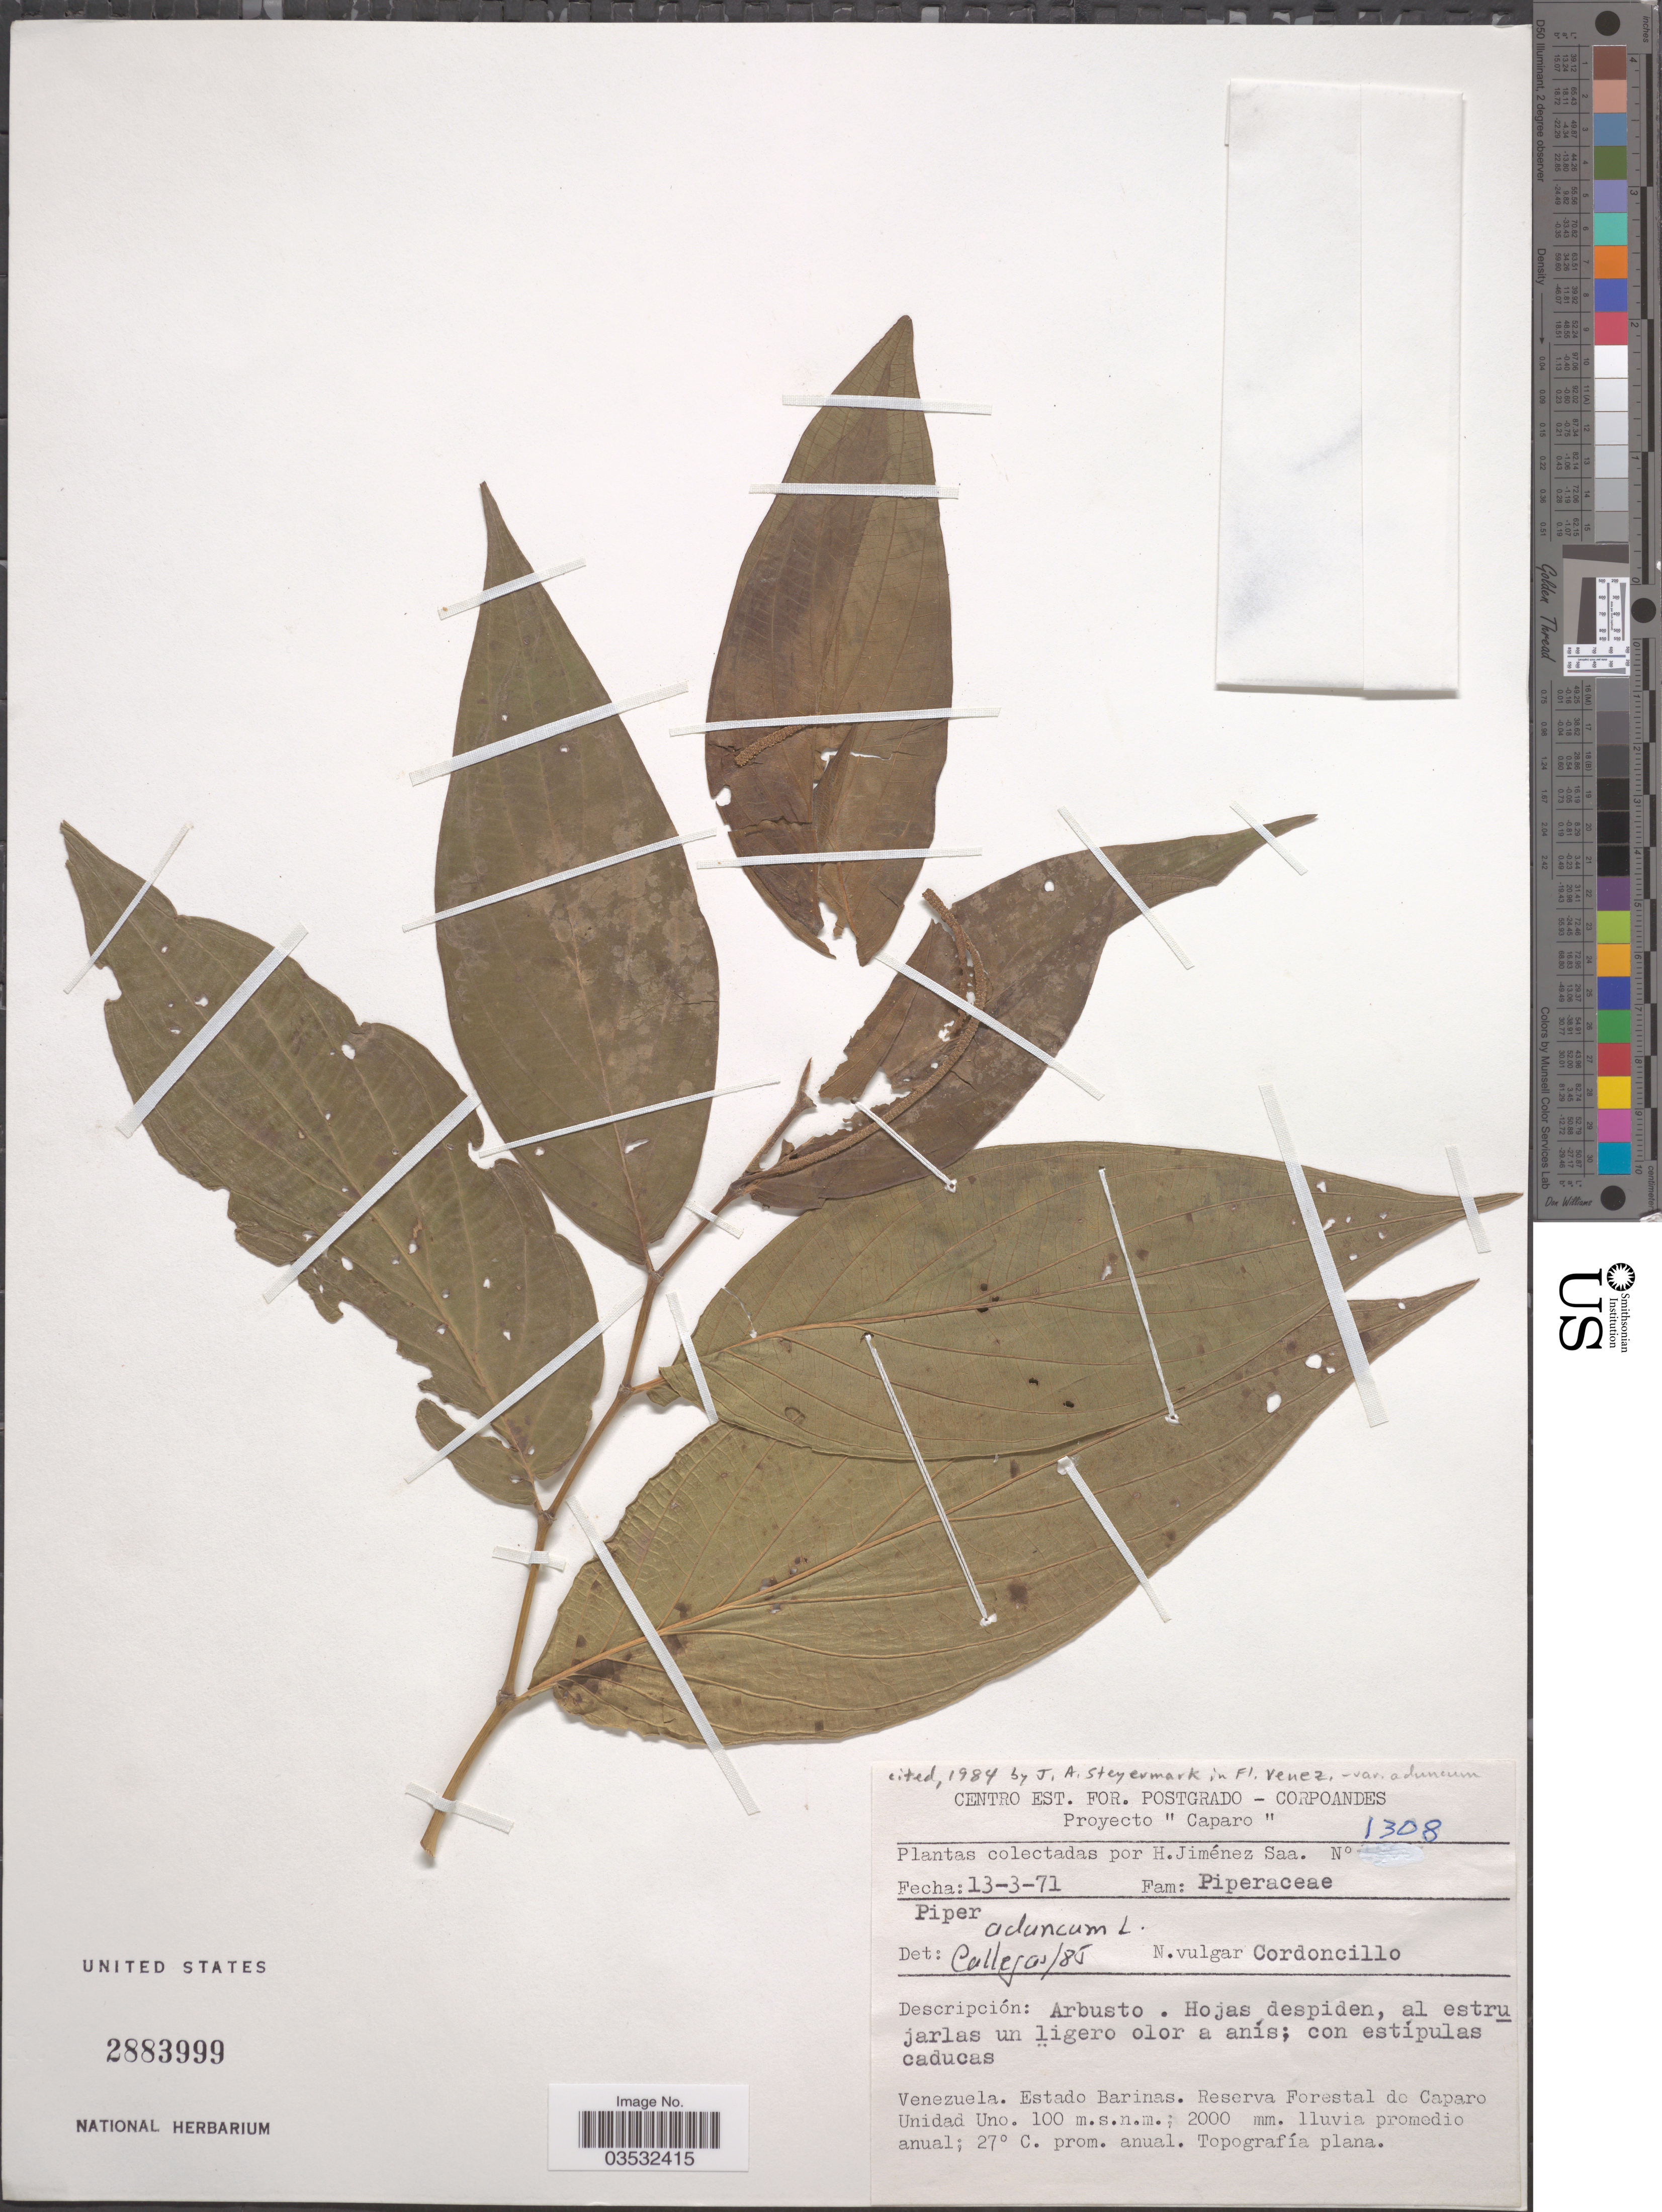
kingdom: Plantae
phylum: Tracheophyta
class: Magnoliopsida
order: Piperales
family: Piperaceae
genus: Piper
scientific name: Piper aduncum var. aduncum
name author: L.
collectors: H. Jiménez-Saa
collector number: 1308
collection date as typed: Transcribed d/m/y: 13/3/71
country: Venezuela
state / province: Barinas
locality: Reserva Forestal de Caparo Unidad Uno.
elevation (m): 100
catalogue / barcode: US 2883999